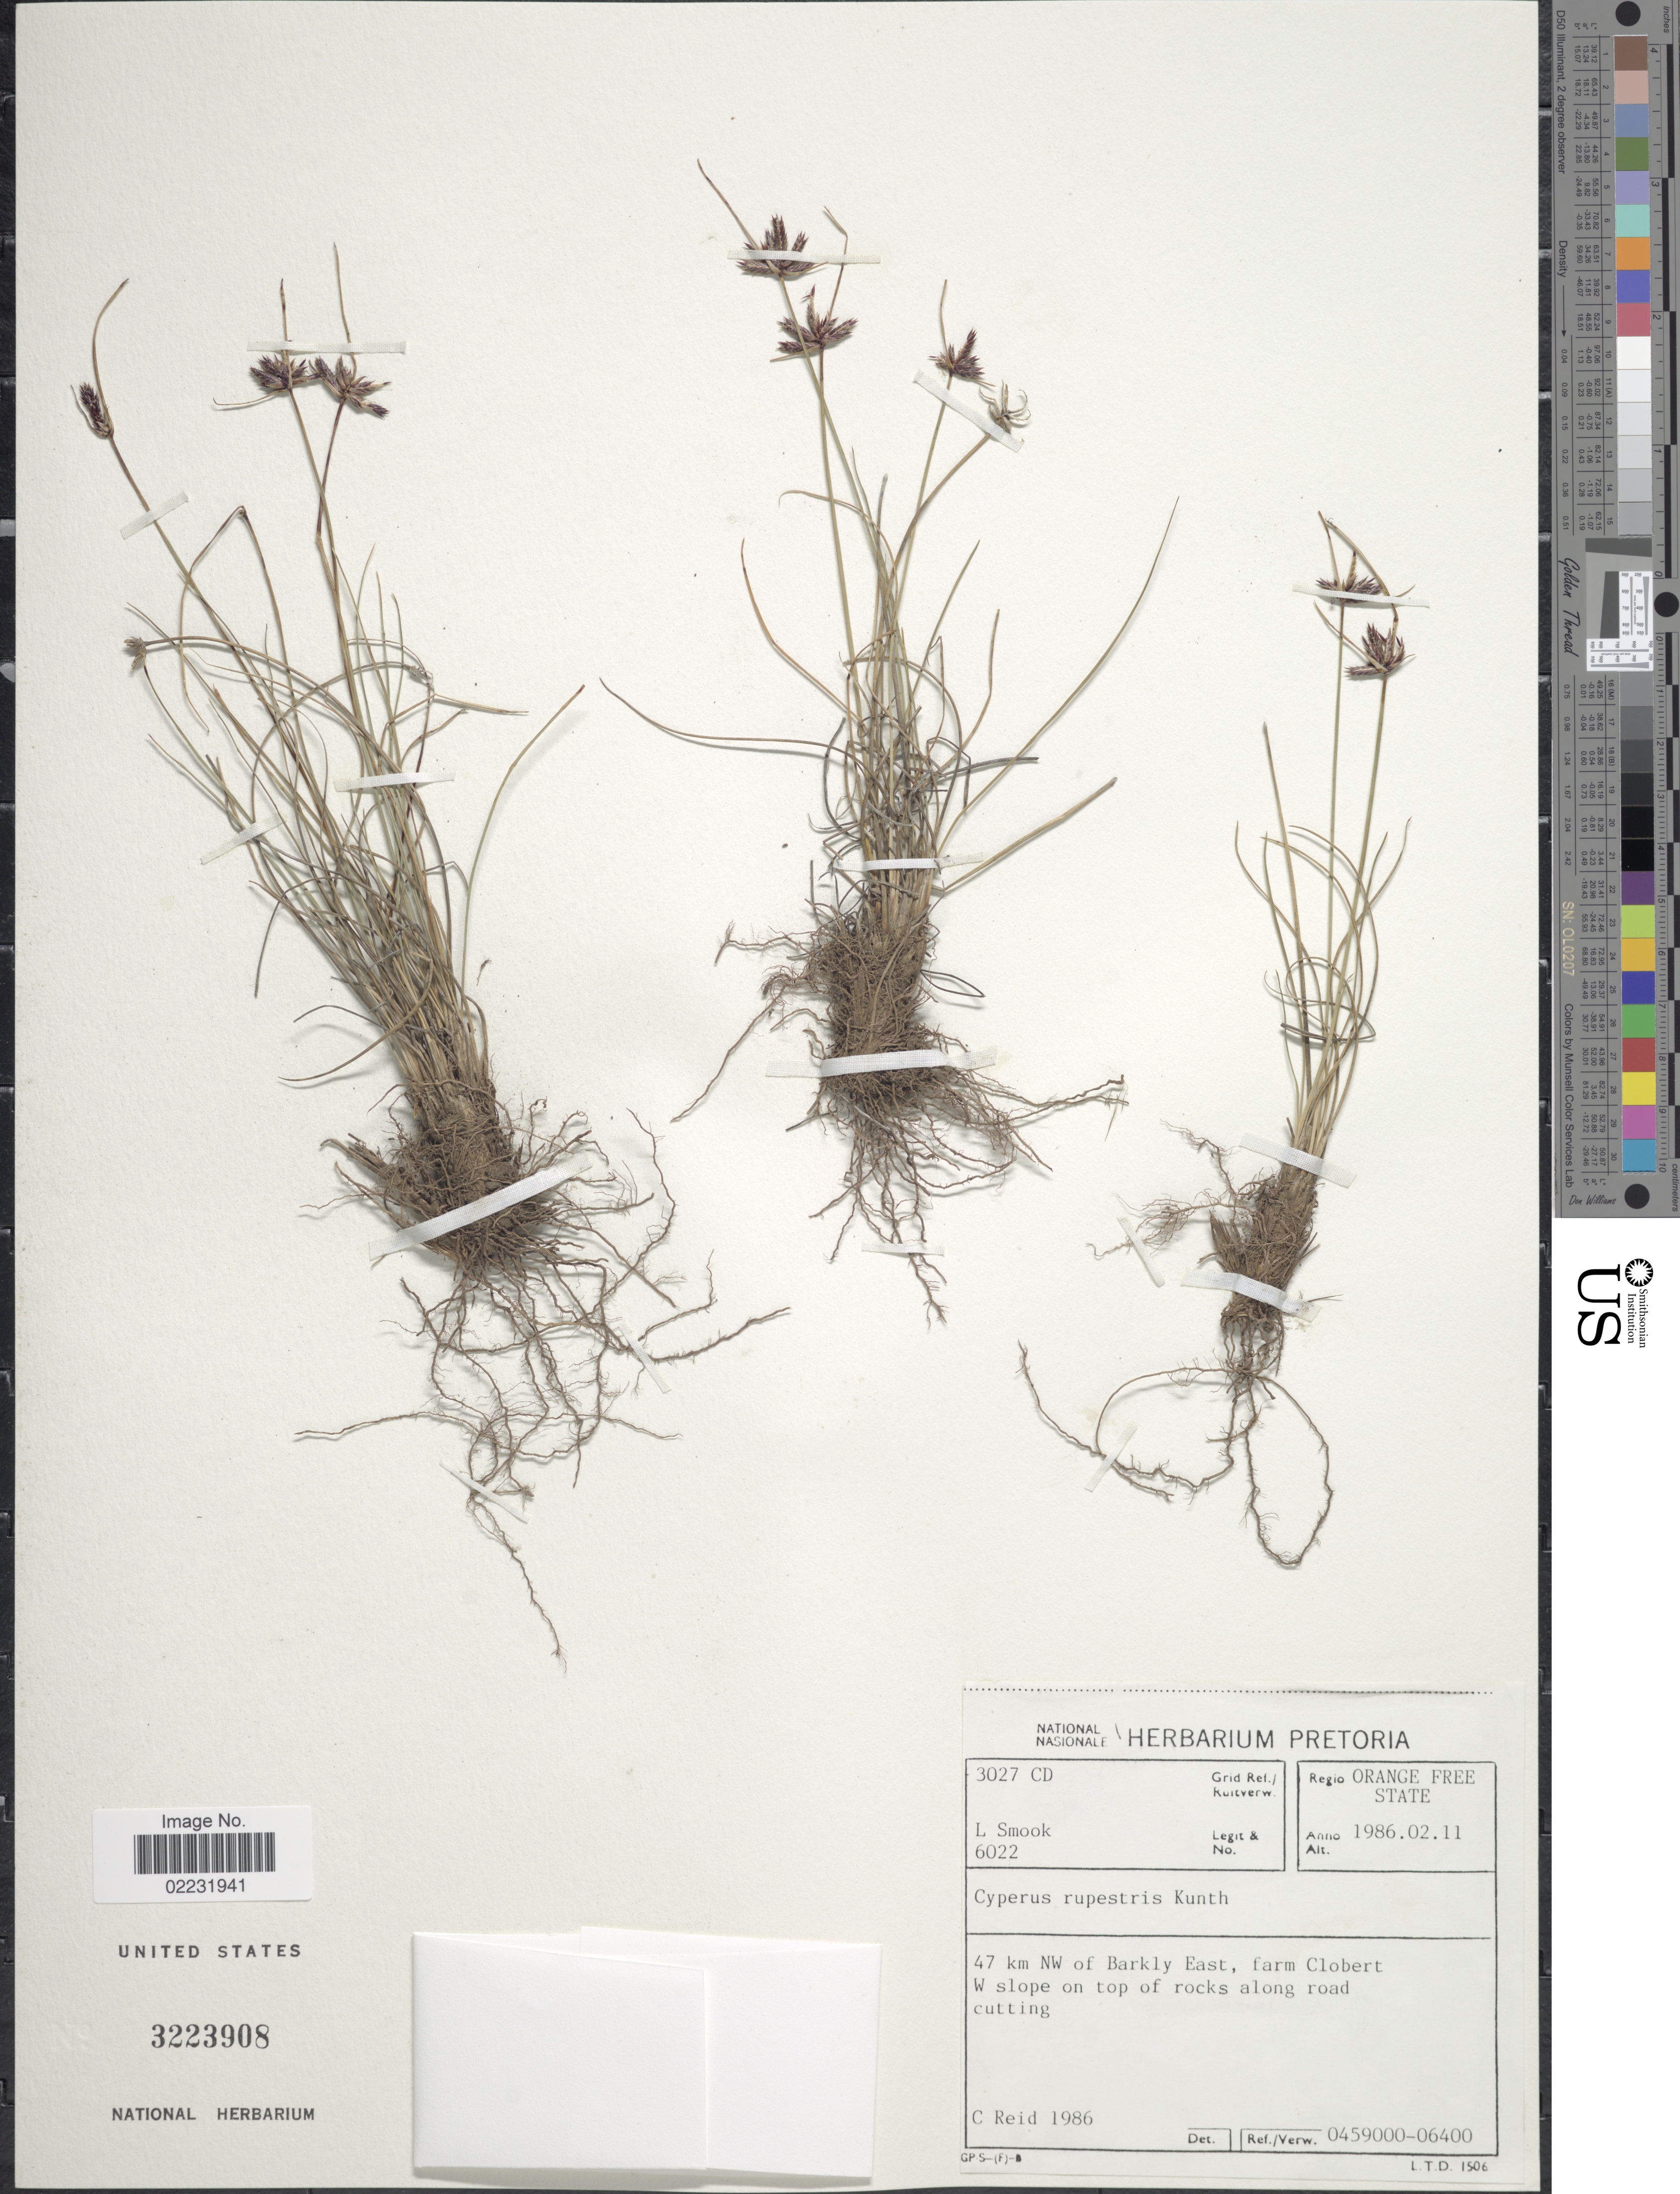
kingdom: Plantae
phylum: Tracheophyta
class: Liliopsida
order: Poales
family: Cyperaceae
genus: Cyperus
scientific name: Cyperus rupestris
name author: Kunth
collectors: L. Smook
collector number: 6022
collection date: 1986-02-11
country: South Africa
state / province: Free State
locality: Regi Orange Free State, Grid Ref./Ruitverw. 3027 CD, 47 km NW of Barkly East, farm Clobert W slope on top of rcoks along road cutting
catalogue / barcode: US 3223908